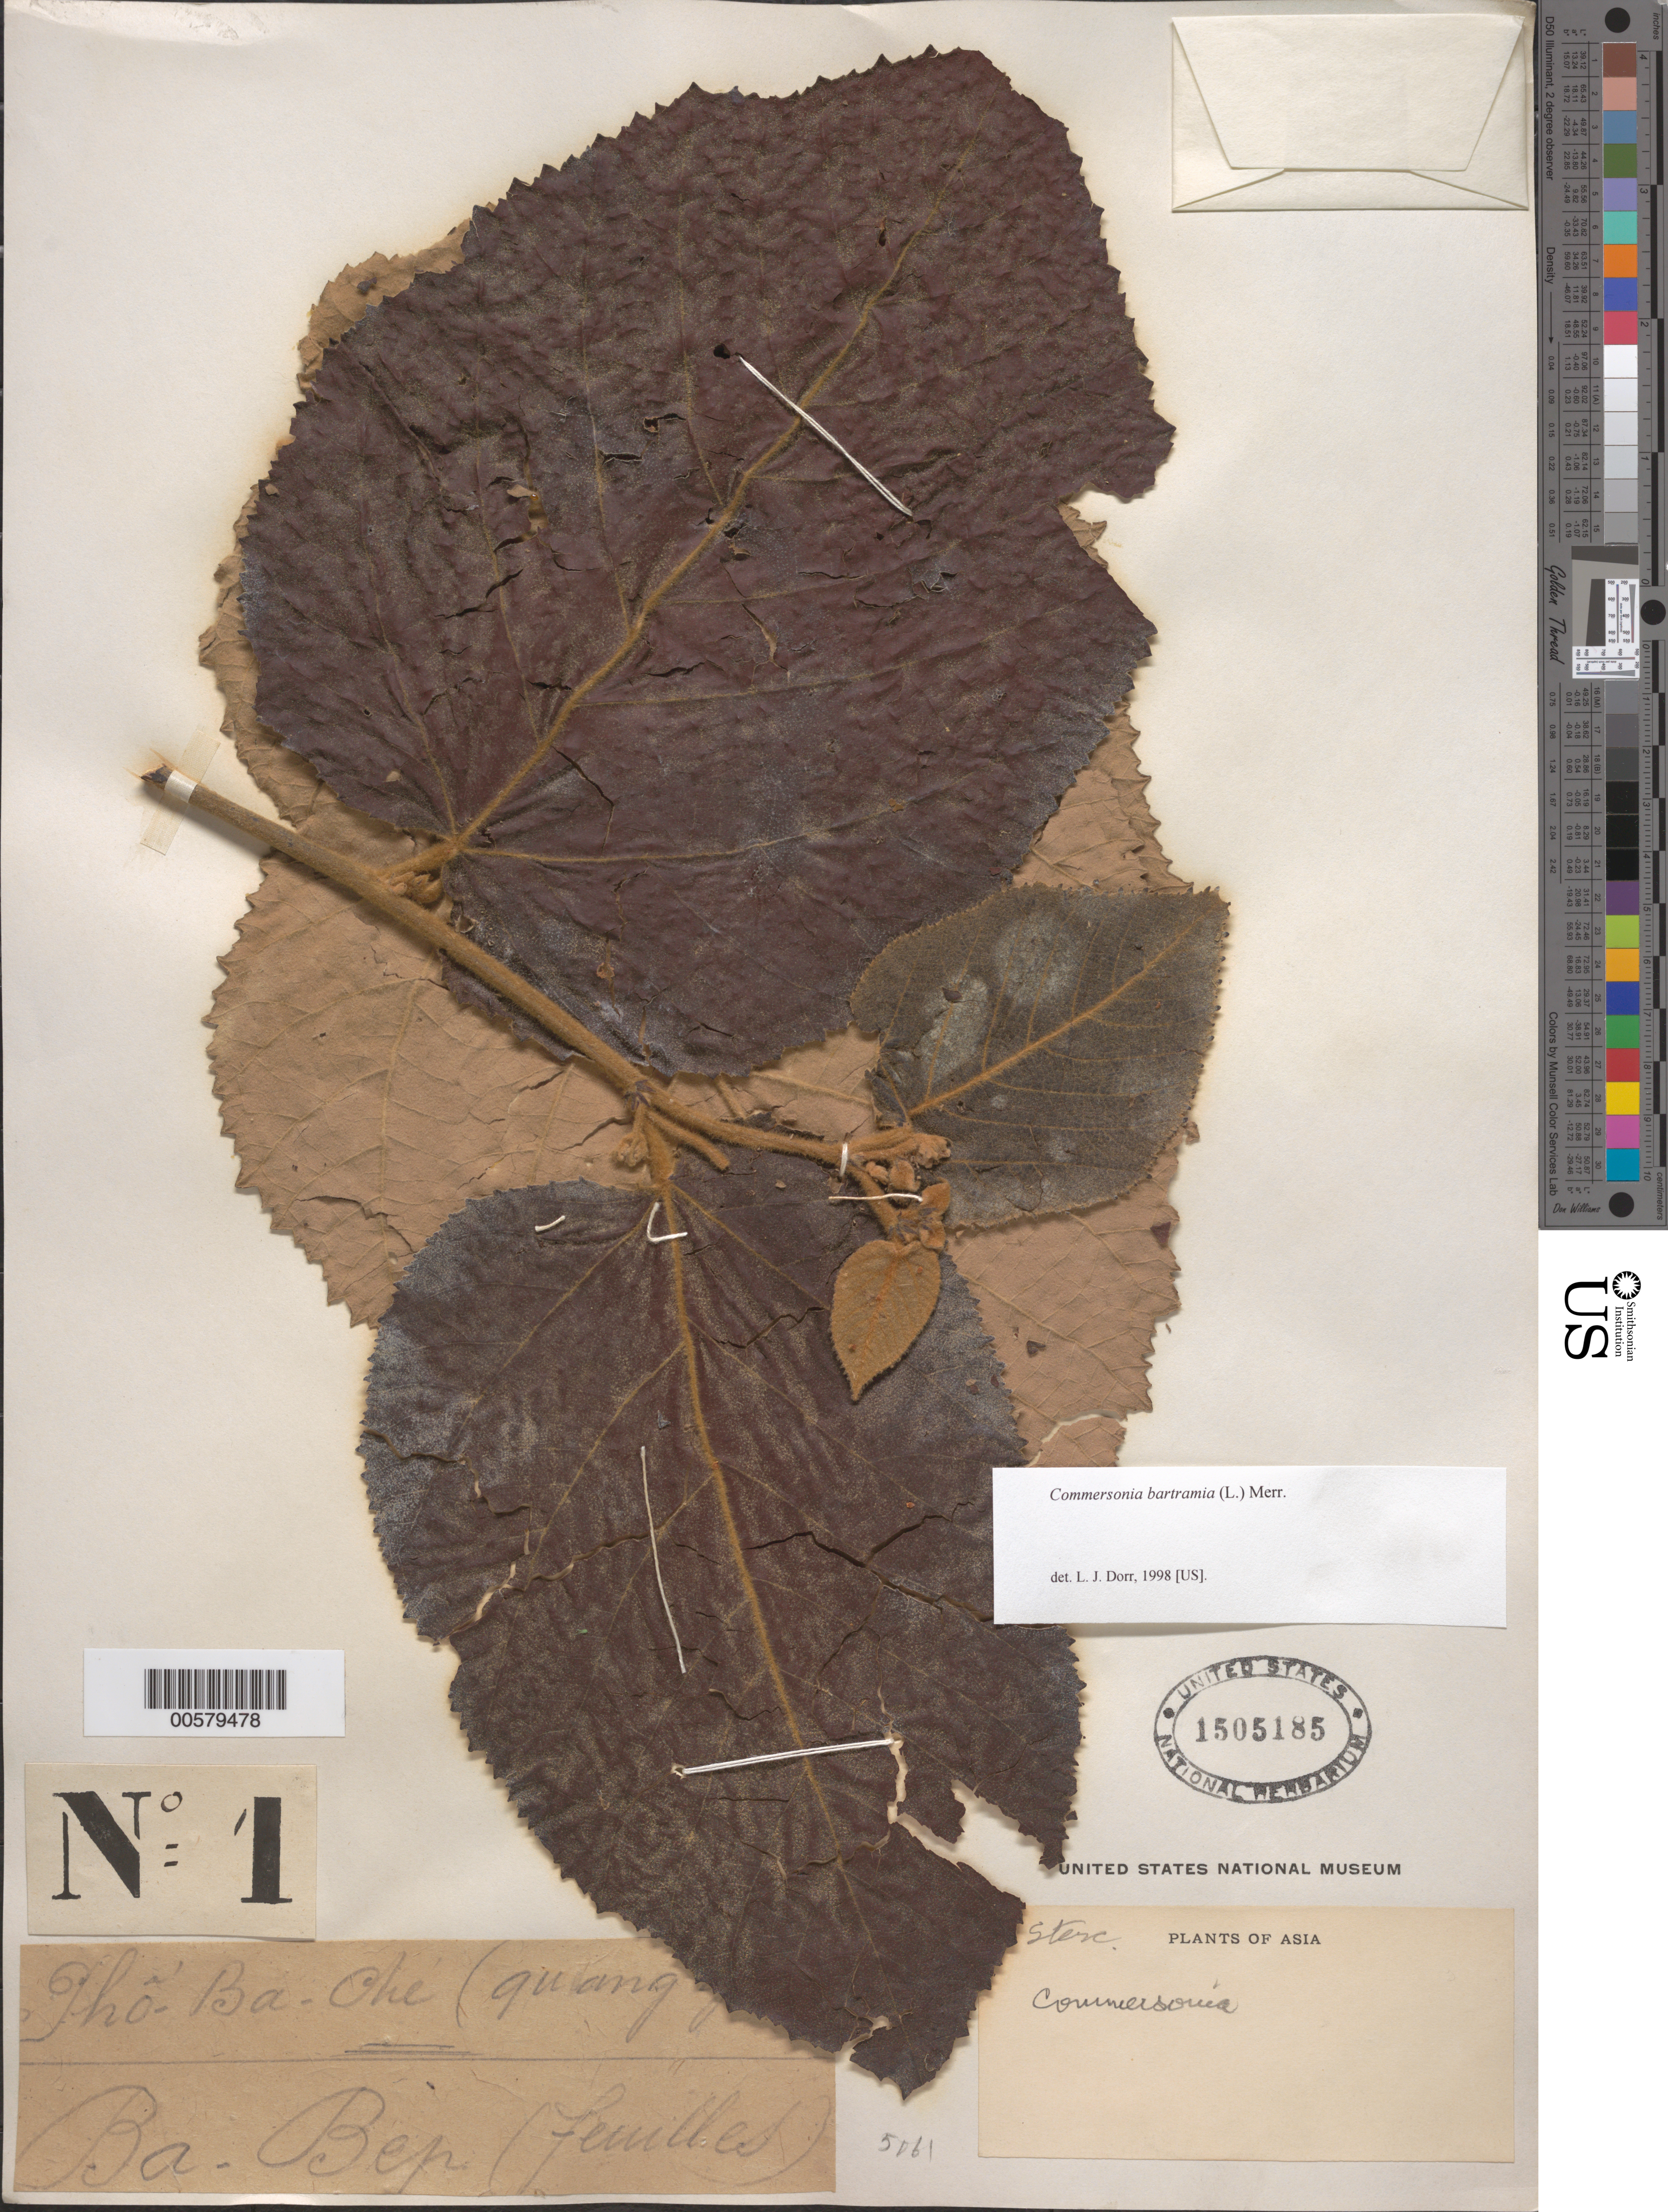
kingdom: Plantae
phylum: Tracheophyta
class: Magnoliopsida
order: Malvales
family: Malvaceae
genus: Commersonia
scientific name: Commersonia bartramia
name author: (L.) Merr.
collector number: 1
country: Vietnam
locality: Tho Ba-Che (Guang Yen). Ba-Bep. [Former Hà Bac Province?]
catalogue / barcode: US 1505185